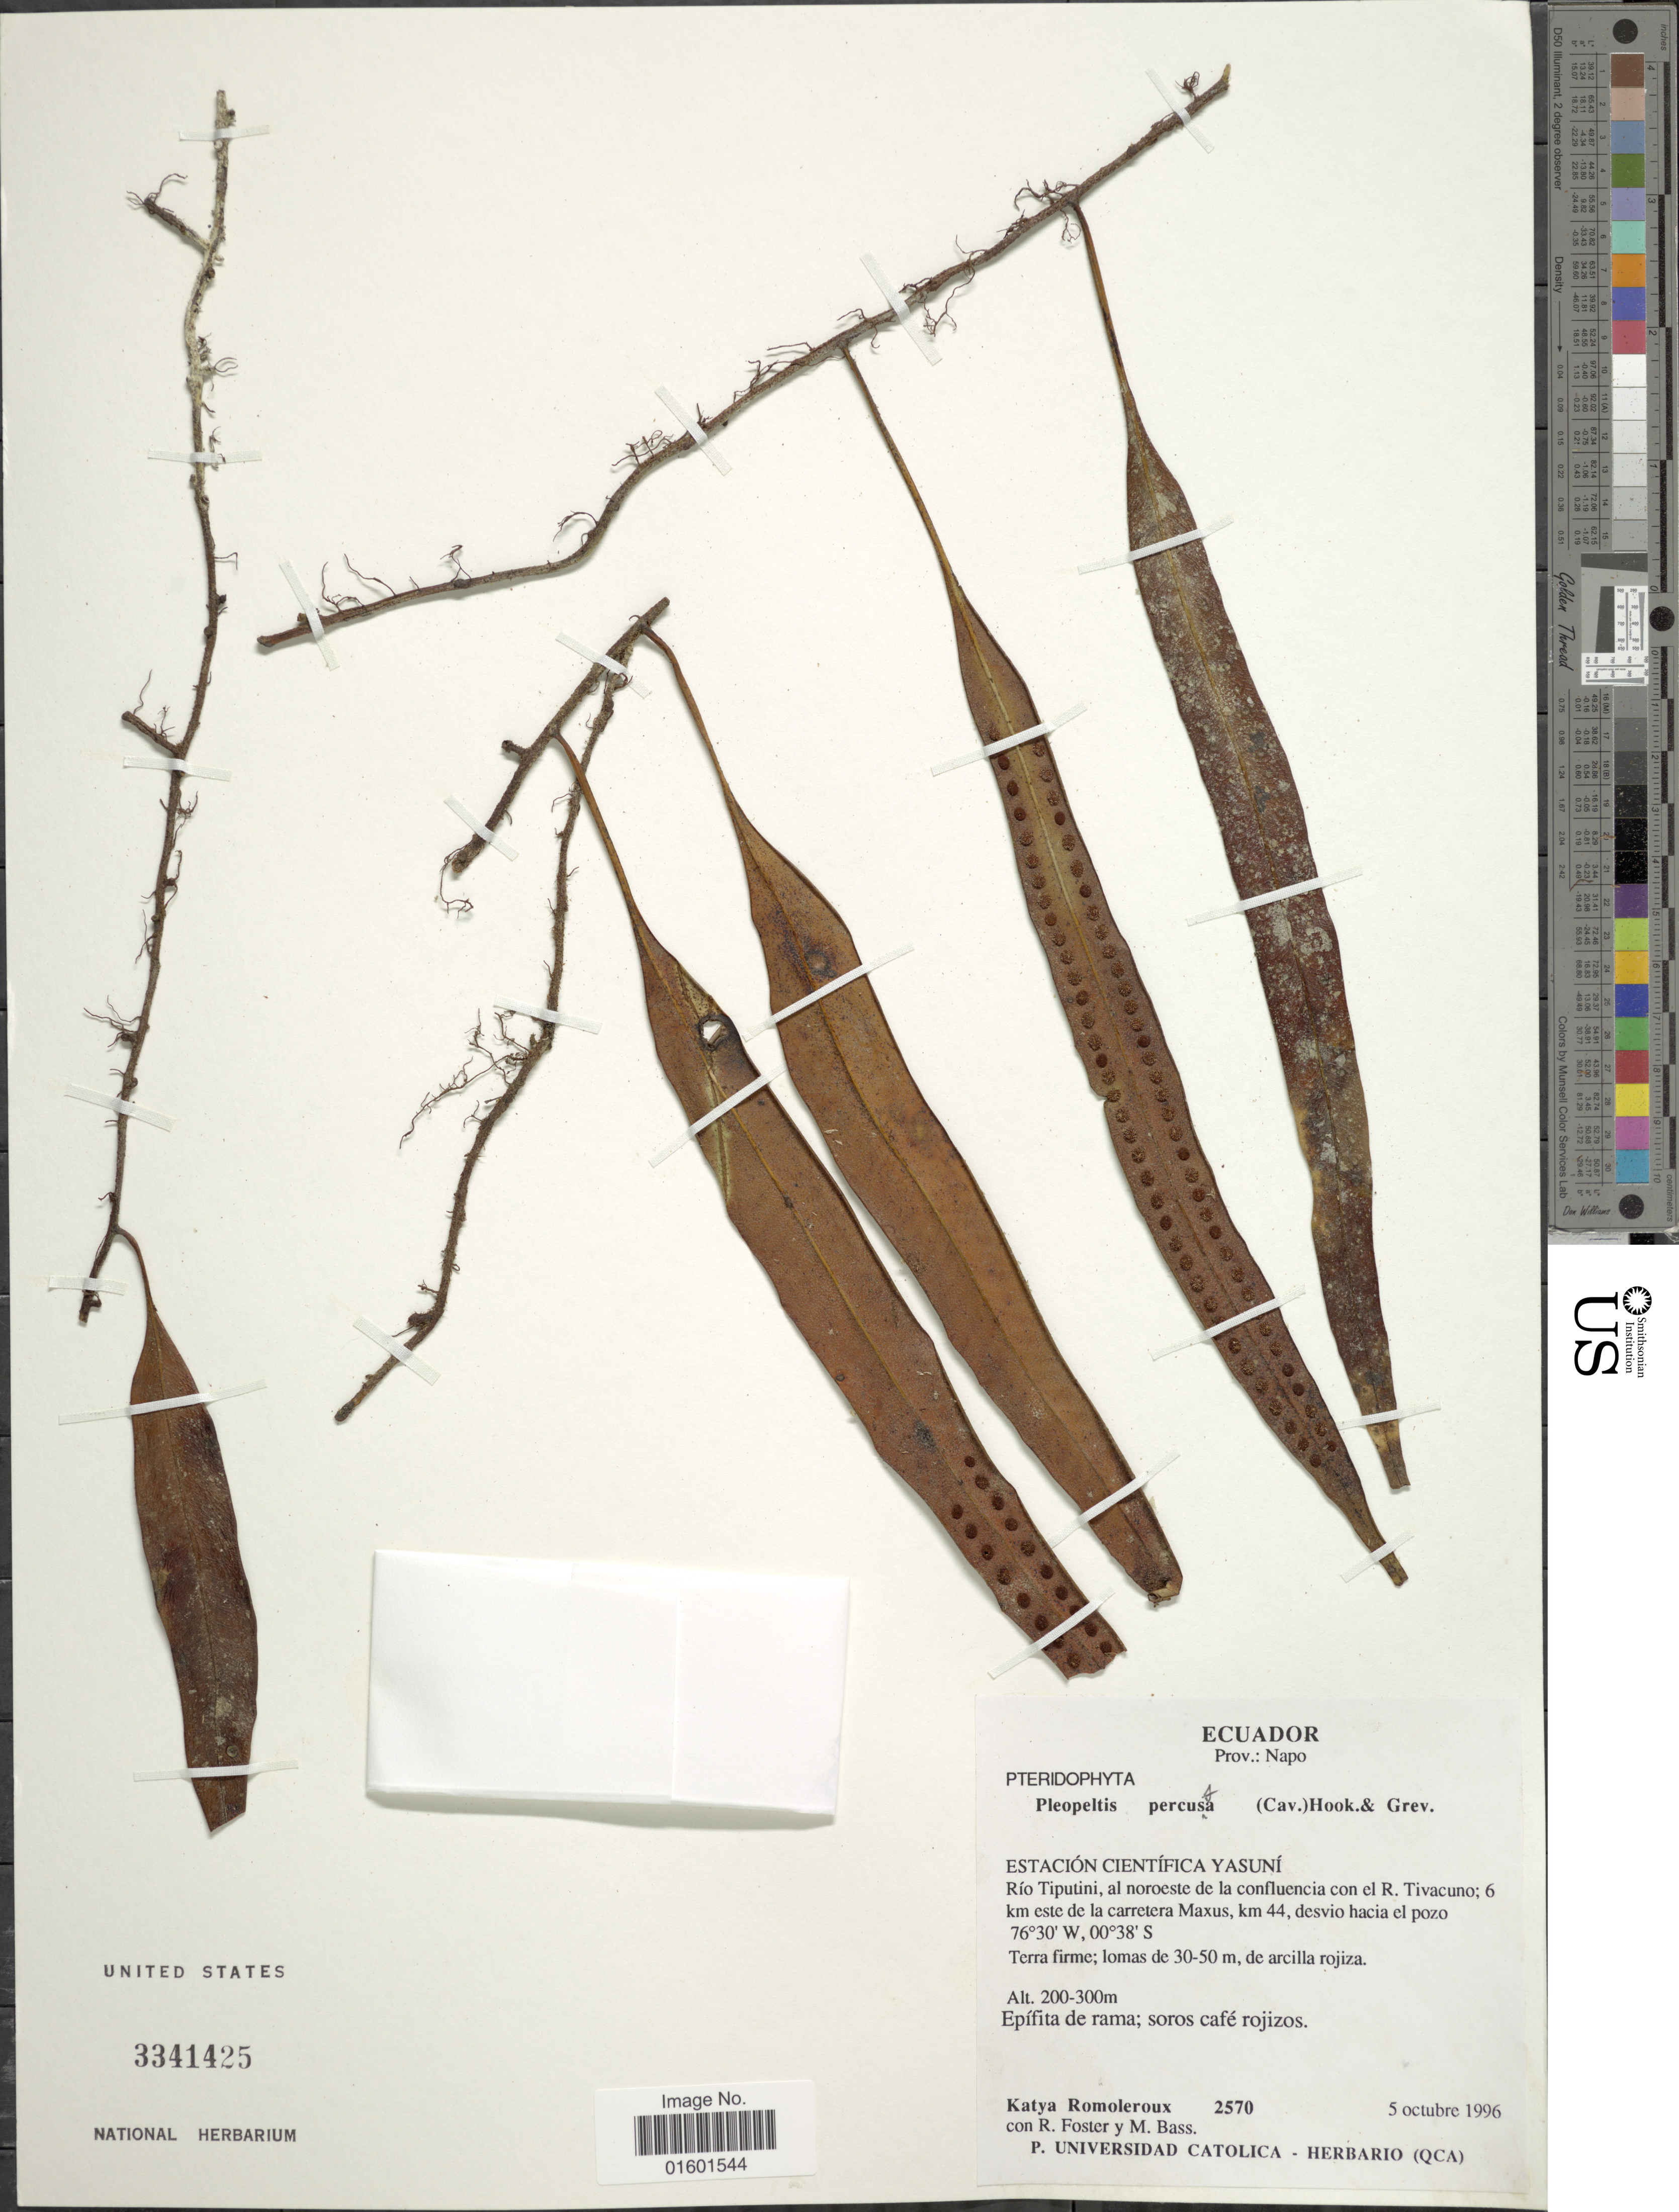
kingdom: Plantae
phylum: Tracheophyta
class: Polypodiopsida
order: Polypodiales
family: Polypodiaceae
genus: Microgramma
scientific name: Microgramma percussa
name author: (Cav.) de la Sota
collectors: K. Romoleroux, R. Foster & M. Bass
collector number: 2570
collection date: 1996-10-05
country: Ecuador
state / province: Napo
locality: Esatcion Cientifica Yasuni, Rio Tiputini, al norieste de la confluencia con el R. Tivacuno; 6 km este de la carretera Maxus, km 44, desvio hacia el pozo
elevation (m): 30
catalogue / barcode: US 3341425